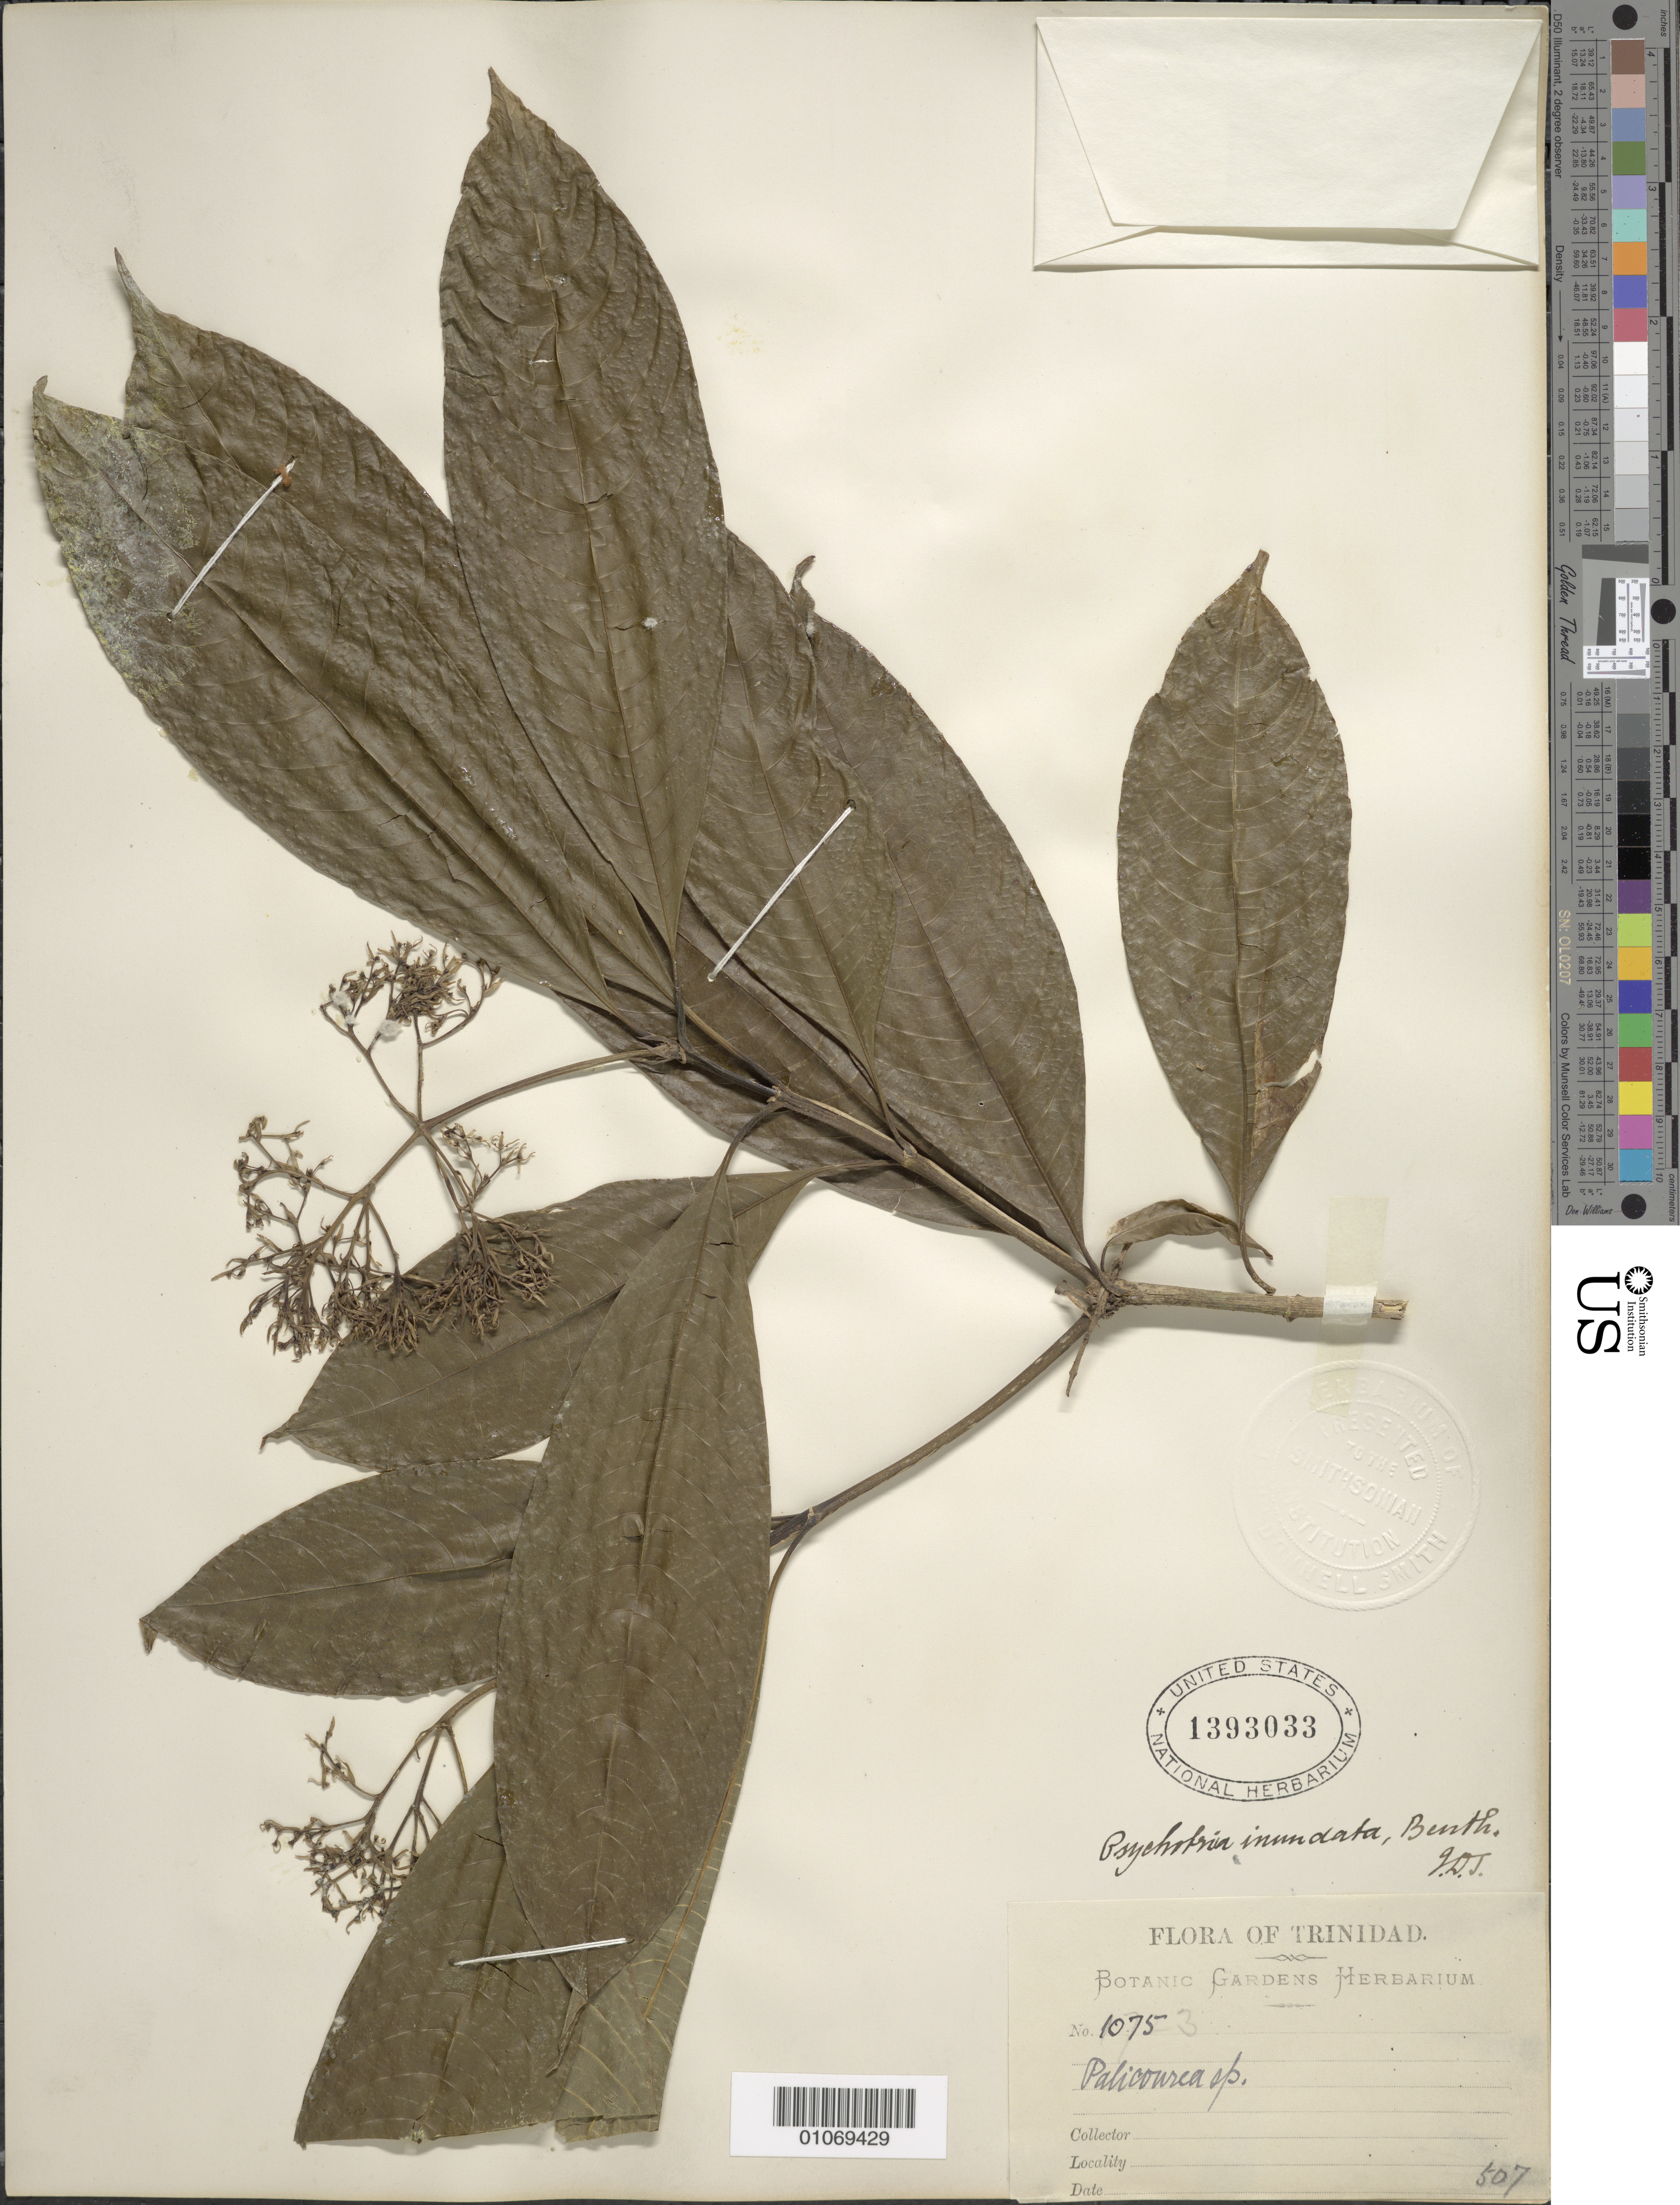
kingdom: Plantae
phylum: Tracheophyta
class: Magnoliopsida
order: Gentianales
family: Rubiaceae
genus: Psychotria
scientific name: Psychotria capitata subsp. amplifolia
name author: (Raeusch.) Steyerm.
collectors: Botanic Gardens Herbarium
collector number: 1075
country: Trinidad and Tobago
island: Trinidad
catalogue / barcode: US 1393033